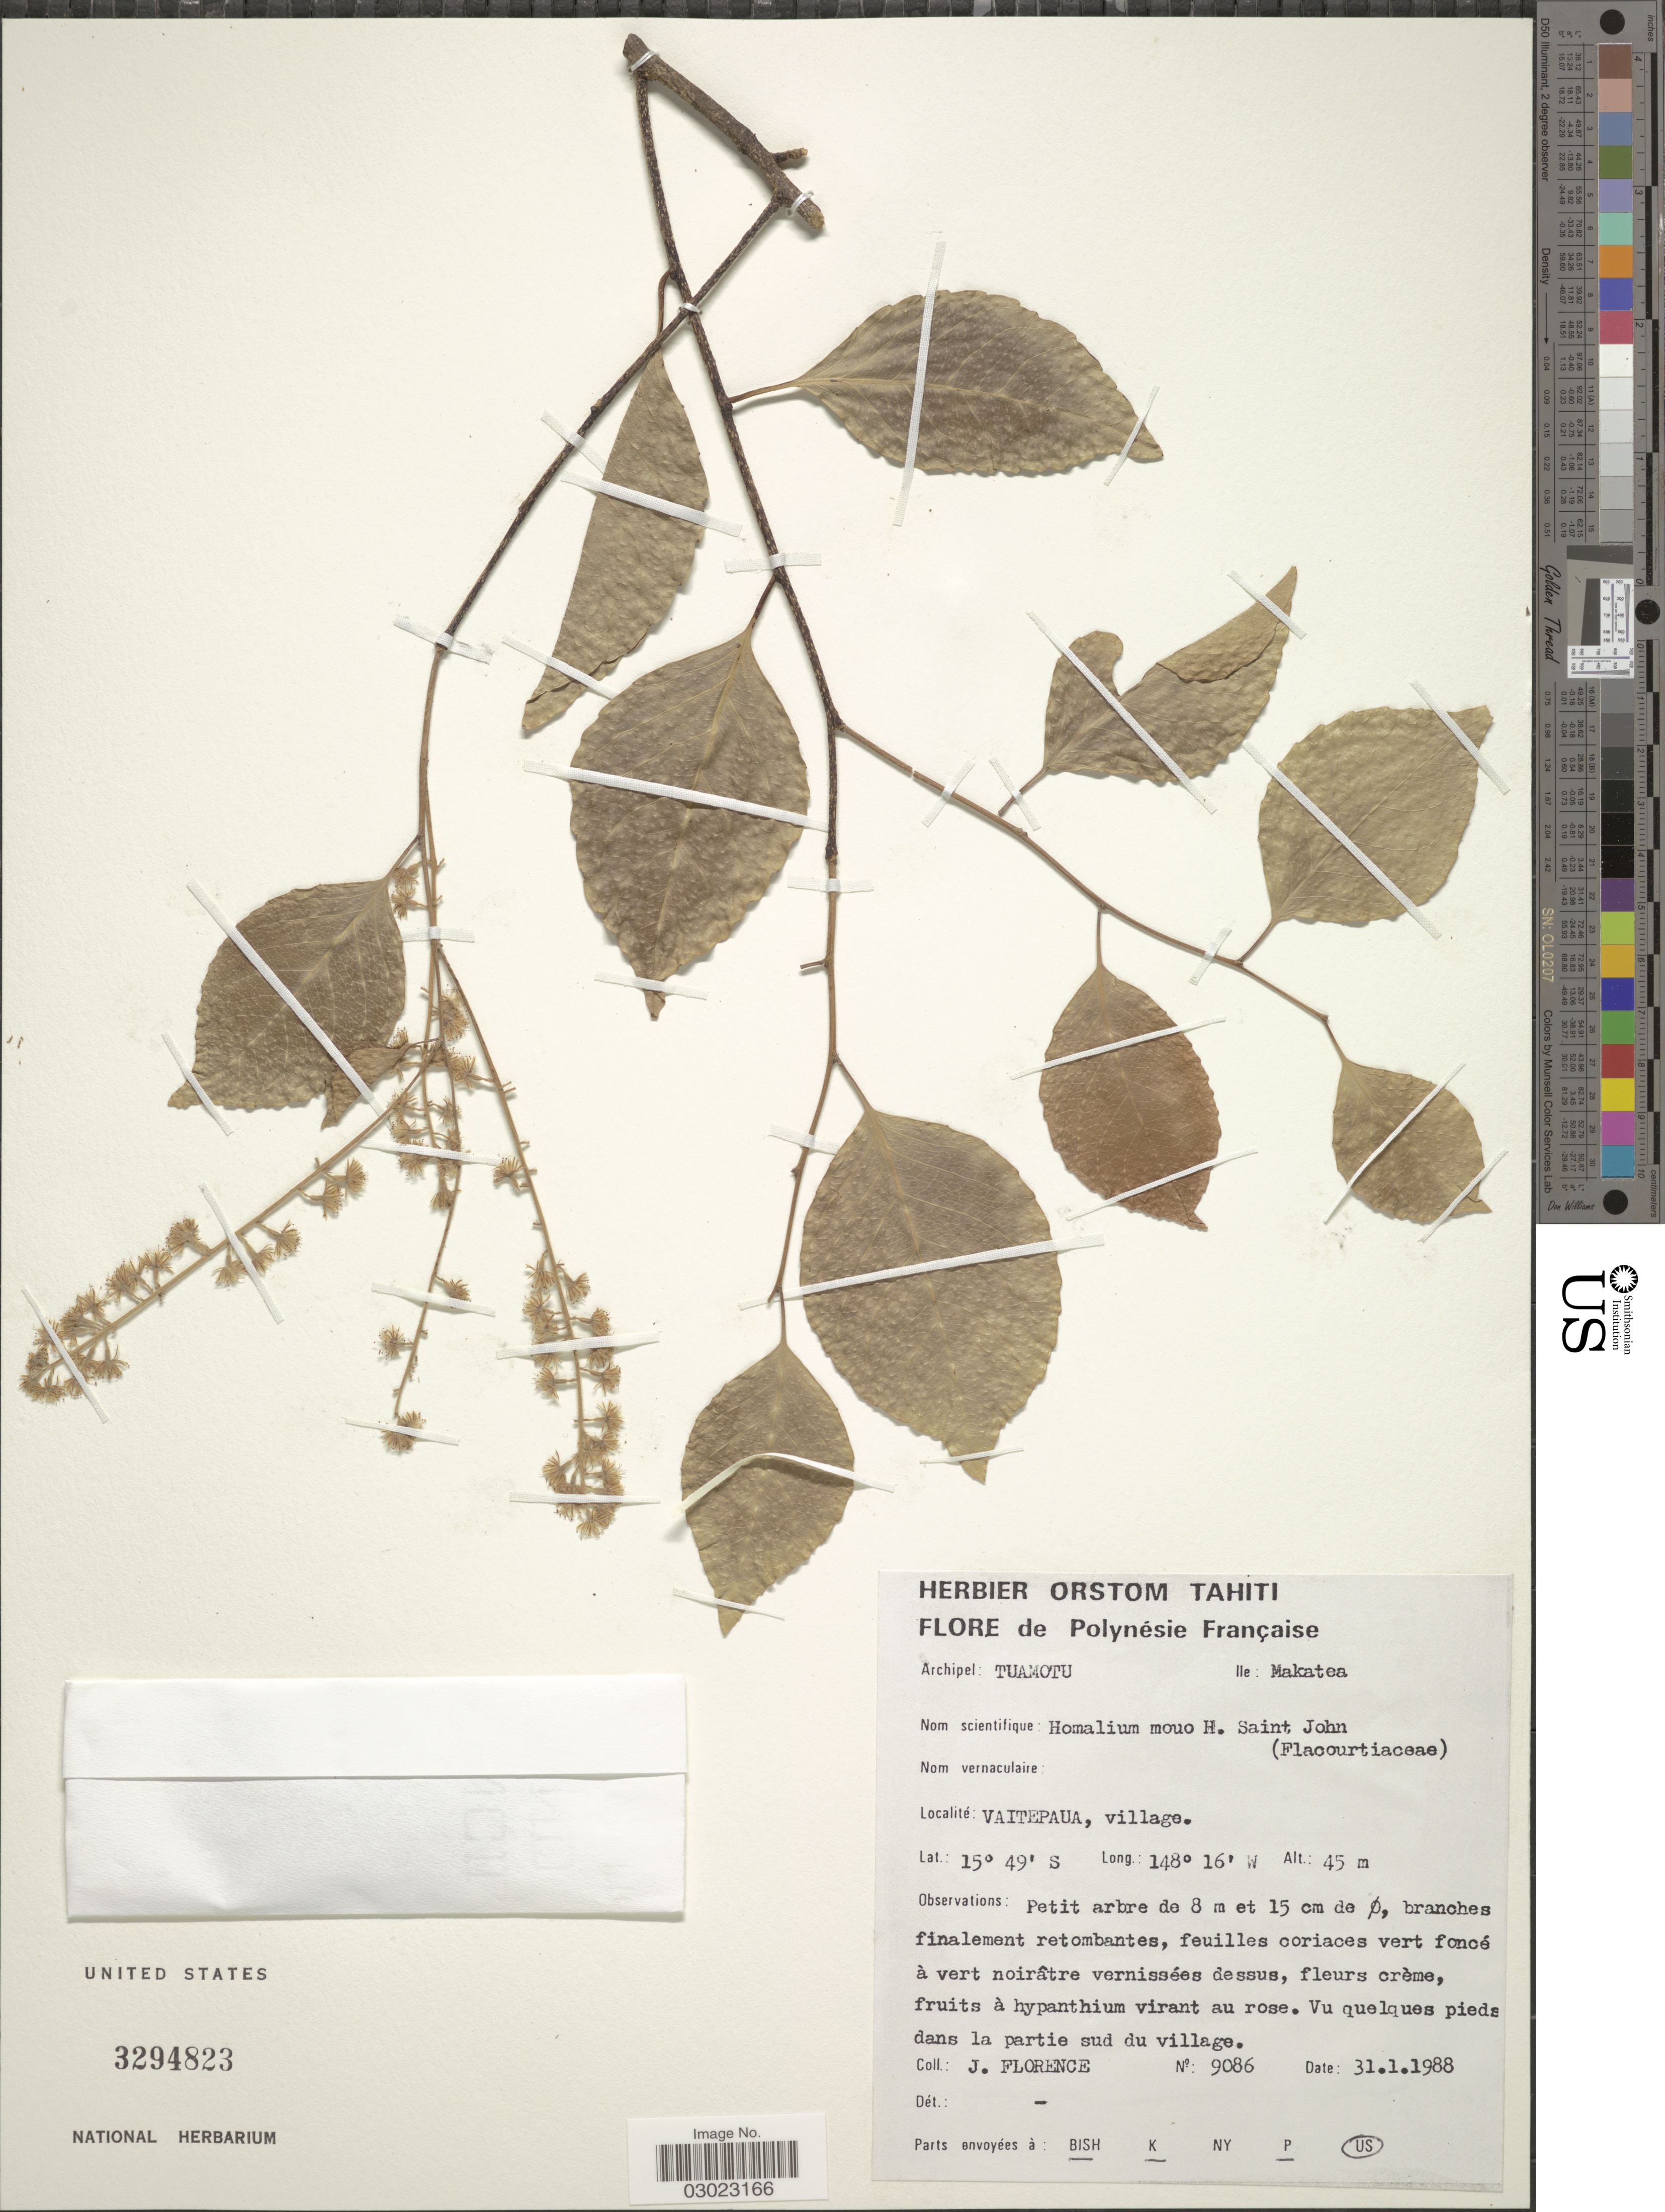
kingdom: Plantae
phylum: Tracheophyta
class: Magnoliopsida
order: Malpighiales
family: Salicaceae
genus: Homalium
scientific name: Homalium mouo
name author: H. St. John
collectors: J. Florence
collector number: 9086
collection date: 1988-01-31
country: French Polynesia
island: Makatea [Aurora]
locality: Polynésie Française. Archipel: Tuamotu. Ile: Makatea. Vaitepaua, village.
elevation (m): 45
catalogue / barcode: US 3294823